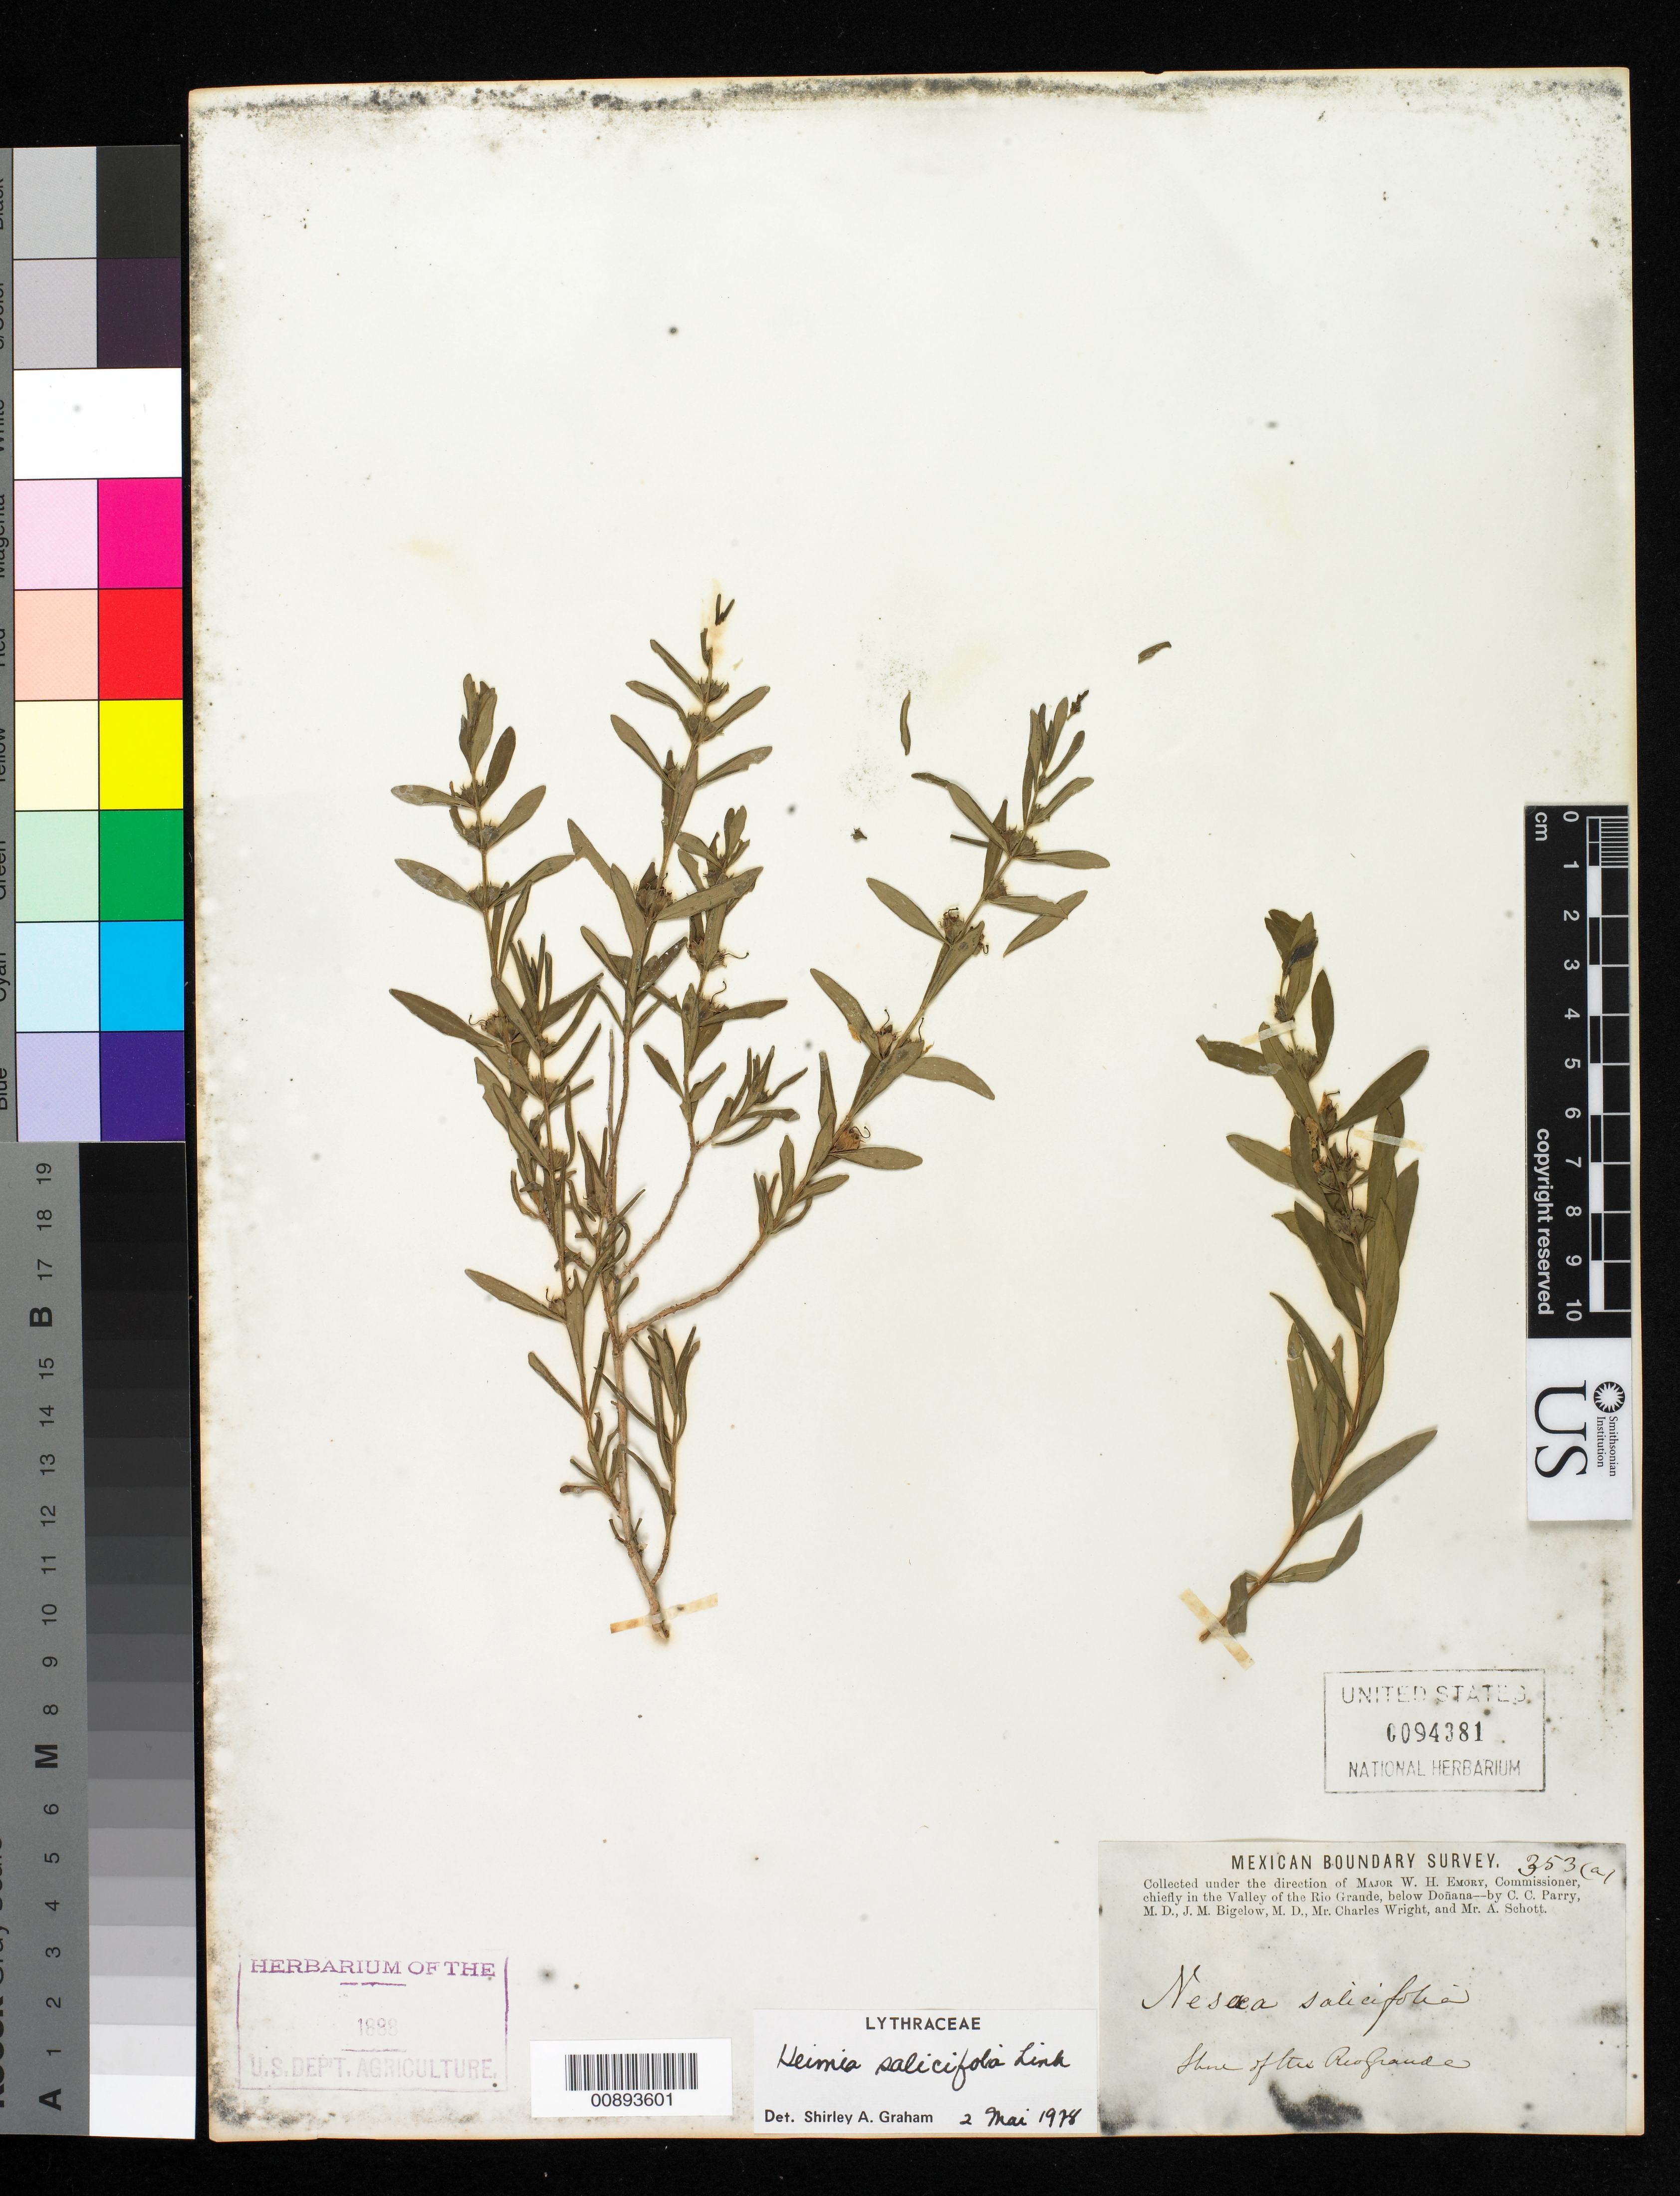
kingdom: Plantae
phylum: Tracheophyta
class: Magnoliopsida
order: Myrtales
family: Lythraceae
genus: Heimia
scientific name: Heimia salicifolia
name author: Link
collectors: C. C. Parry, J. M. Bigelow, C. Wright & A. C. V. Schott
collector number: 353 a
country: United States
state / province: New Mexico / Texas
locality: Valley of the Rio Grande, below Doñana.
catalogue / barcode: US 94381